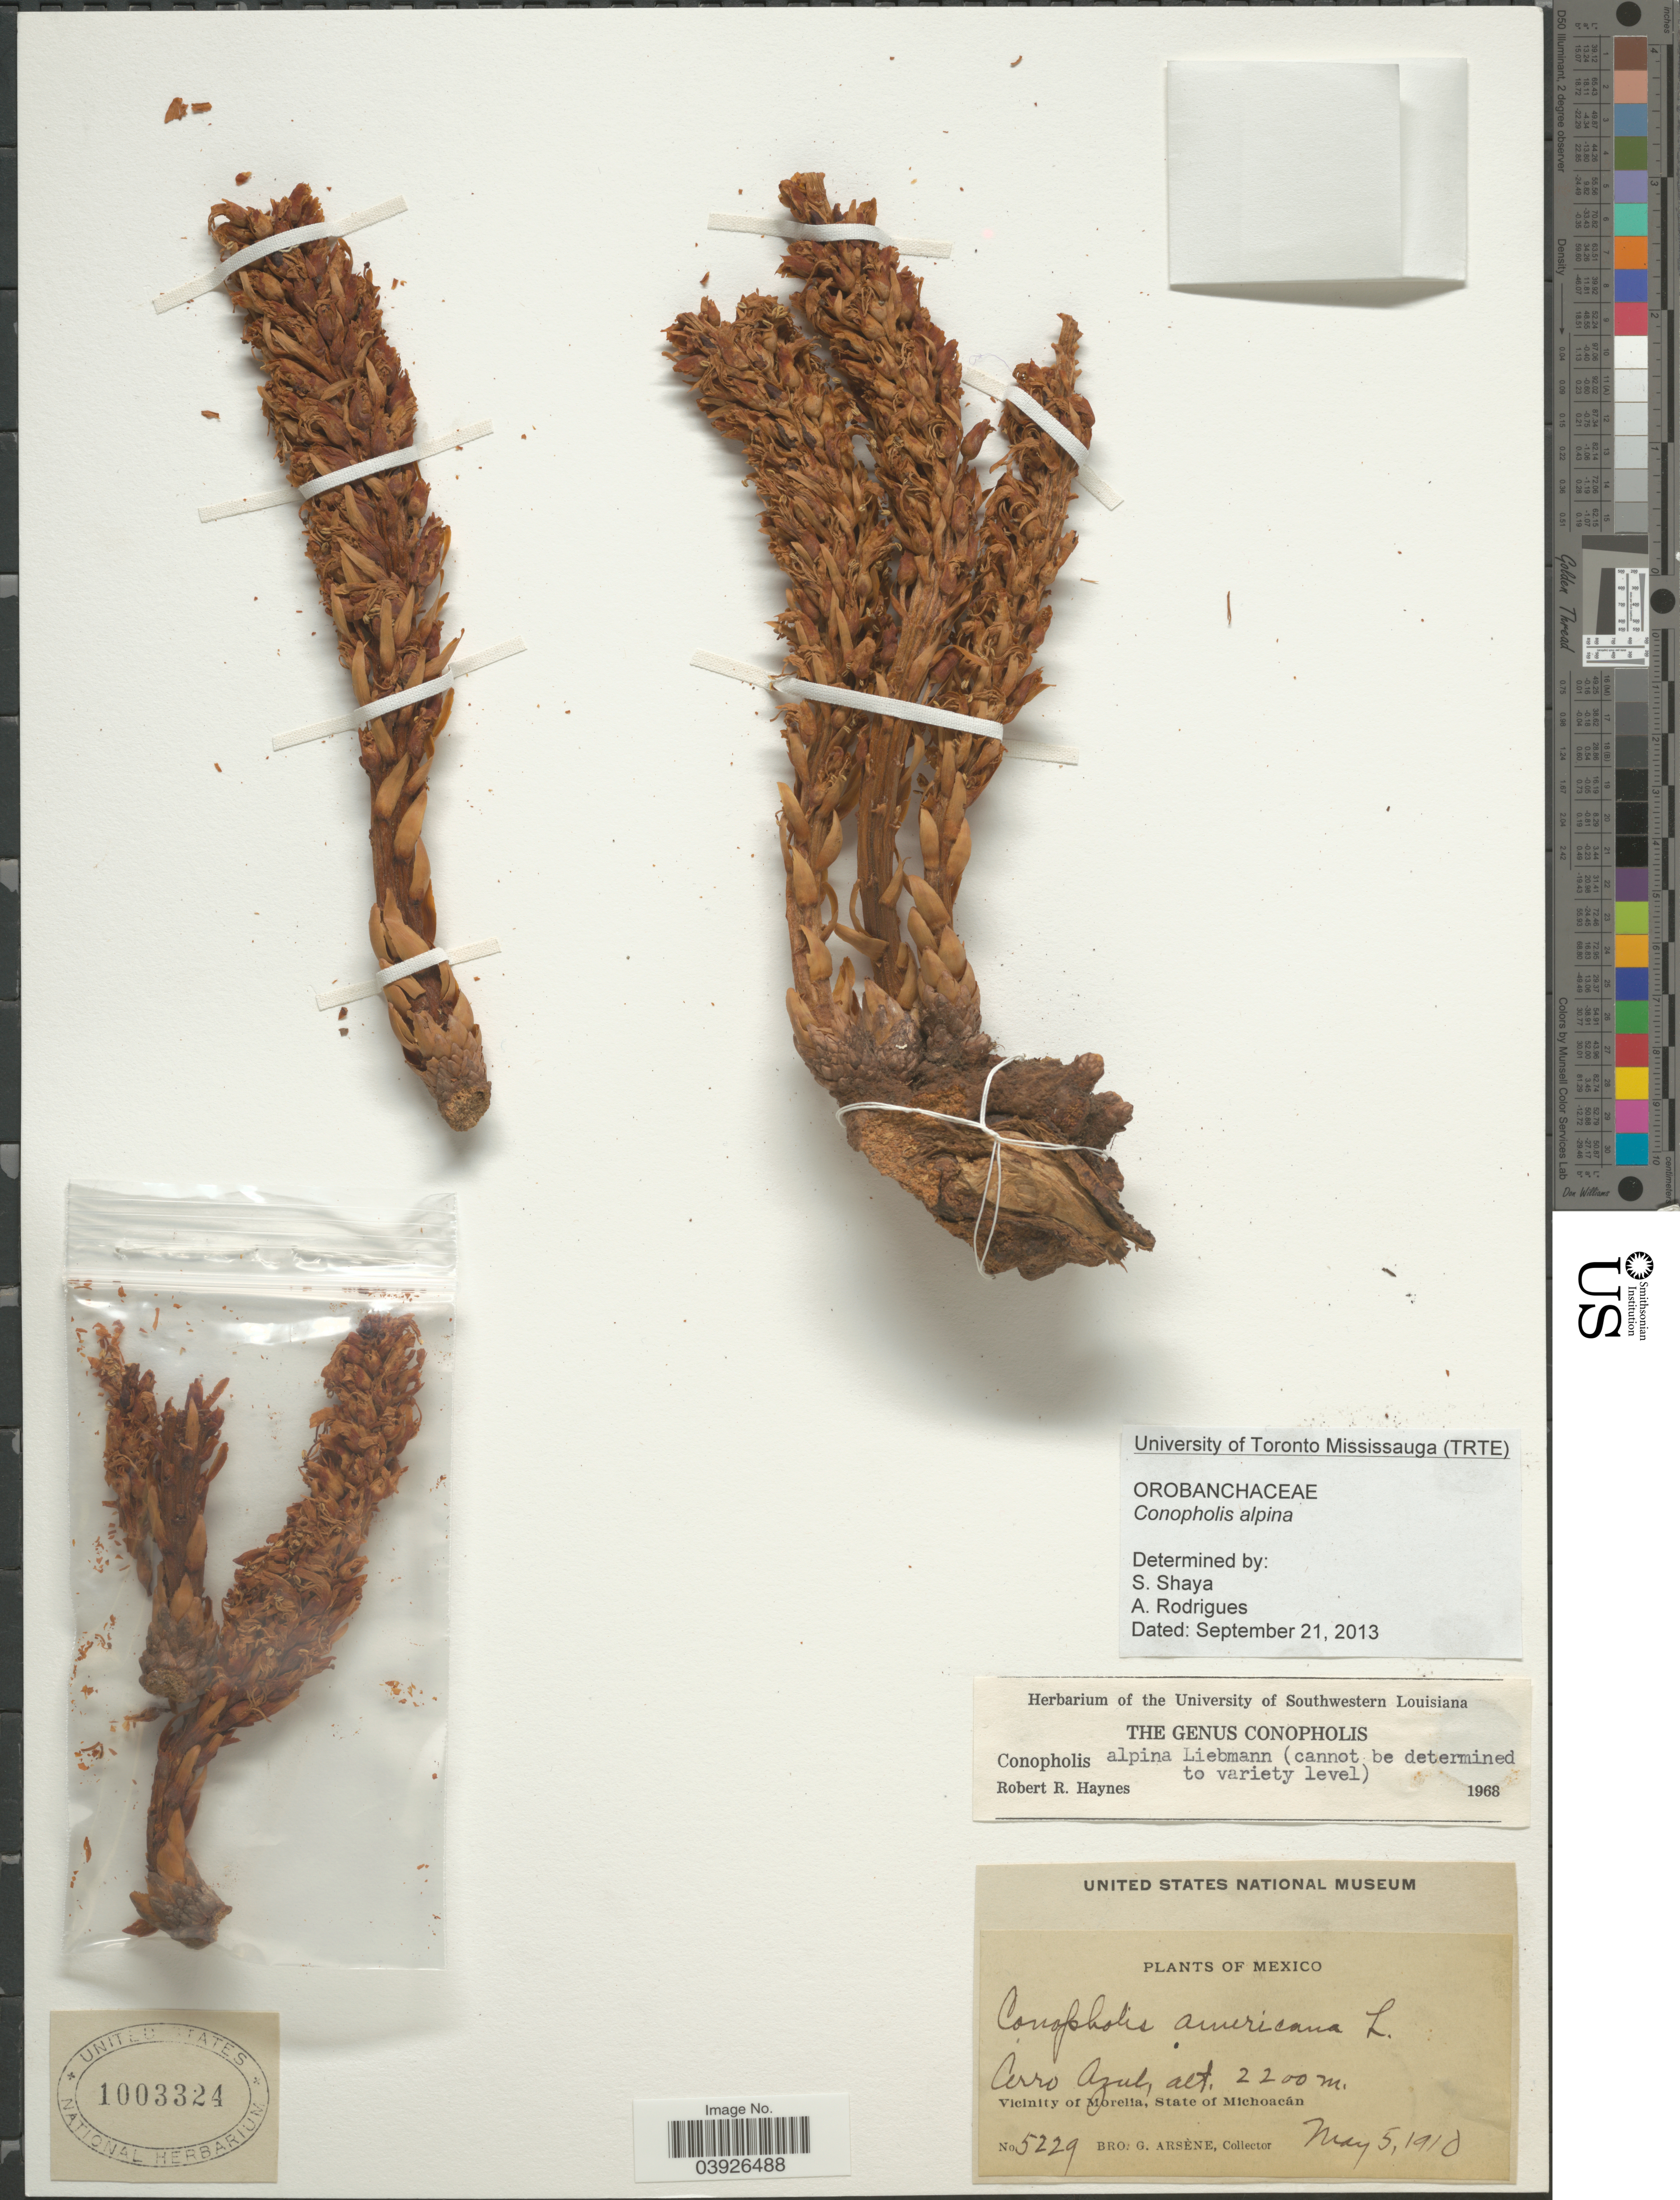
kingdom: Plantae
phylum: Tracheophyta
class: Magnoliopsida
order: Lamiales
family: Orobanchaceae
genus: Conopholis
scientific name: Conopholis alpina var. alpina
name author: Liebm.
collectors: Bro. G. Arsène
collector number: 5229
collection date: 1910-05-05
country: Mexico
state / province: Michoacán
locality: Cerro Azul, Vicinity of Morelia.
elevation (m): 2200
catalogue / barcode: US 1003324